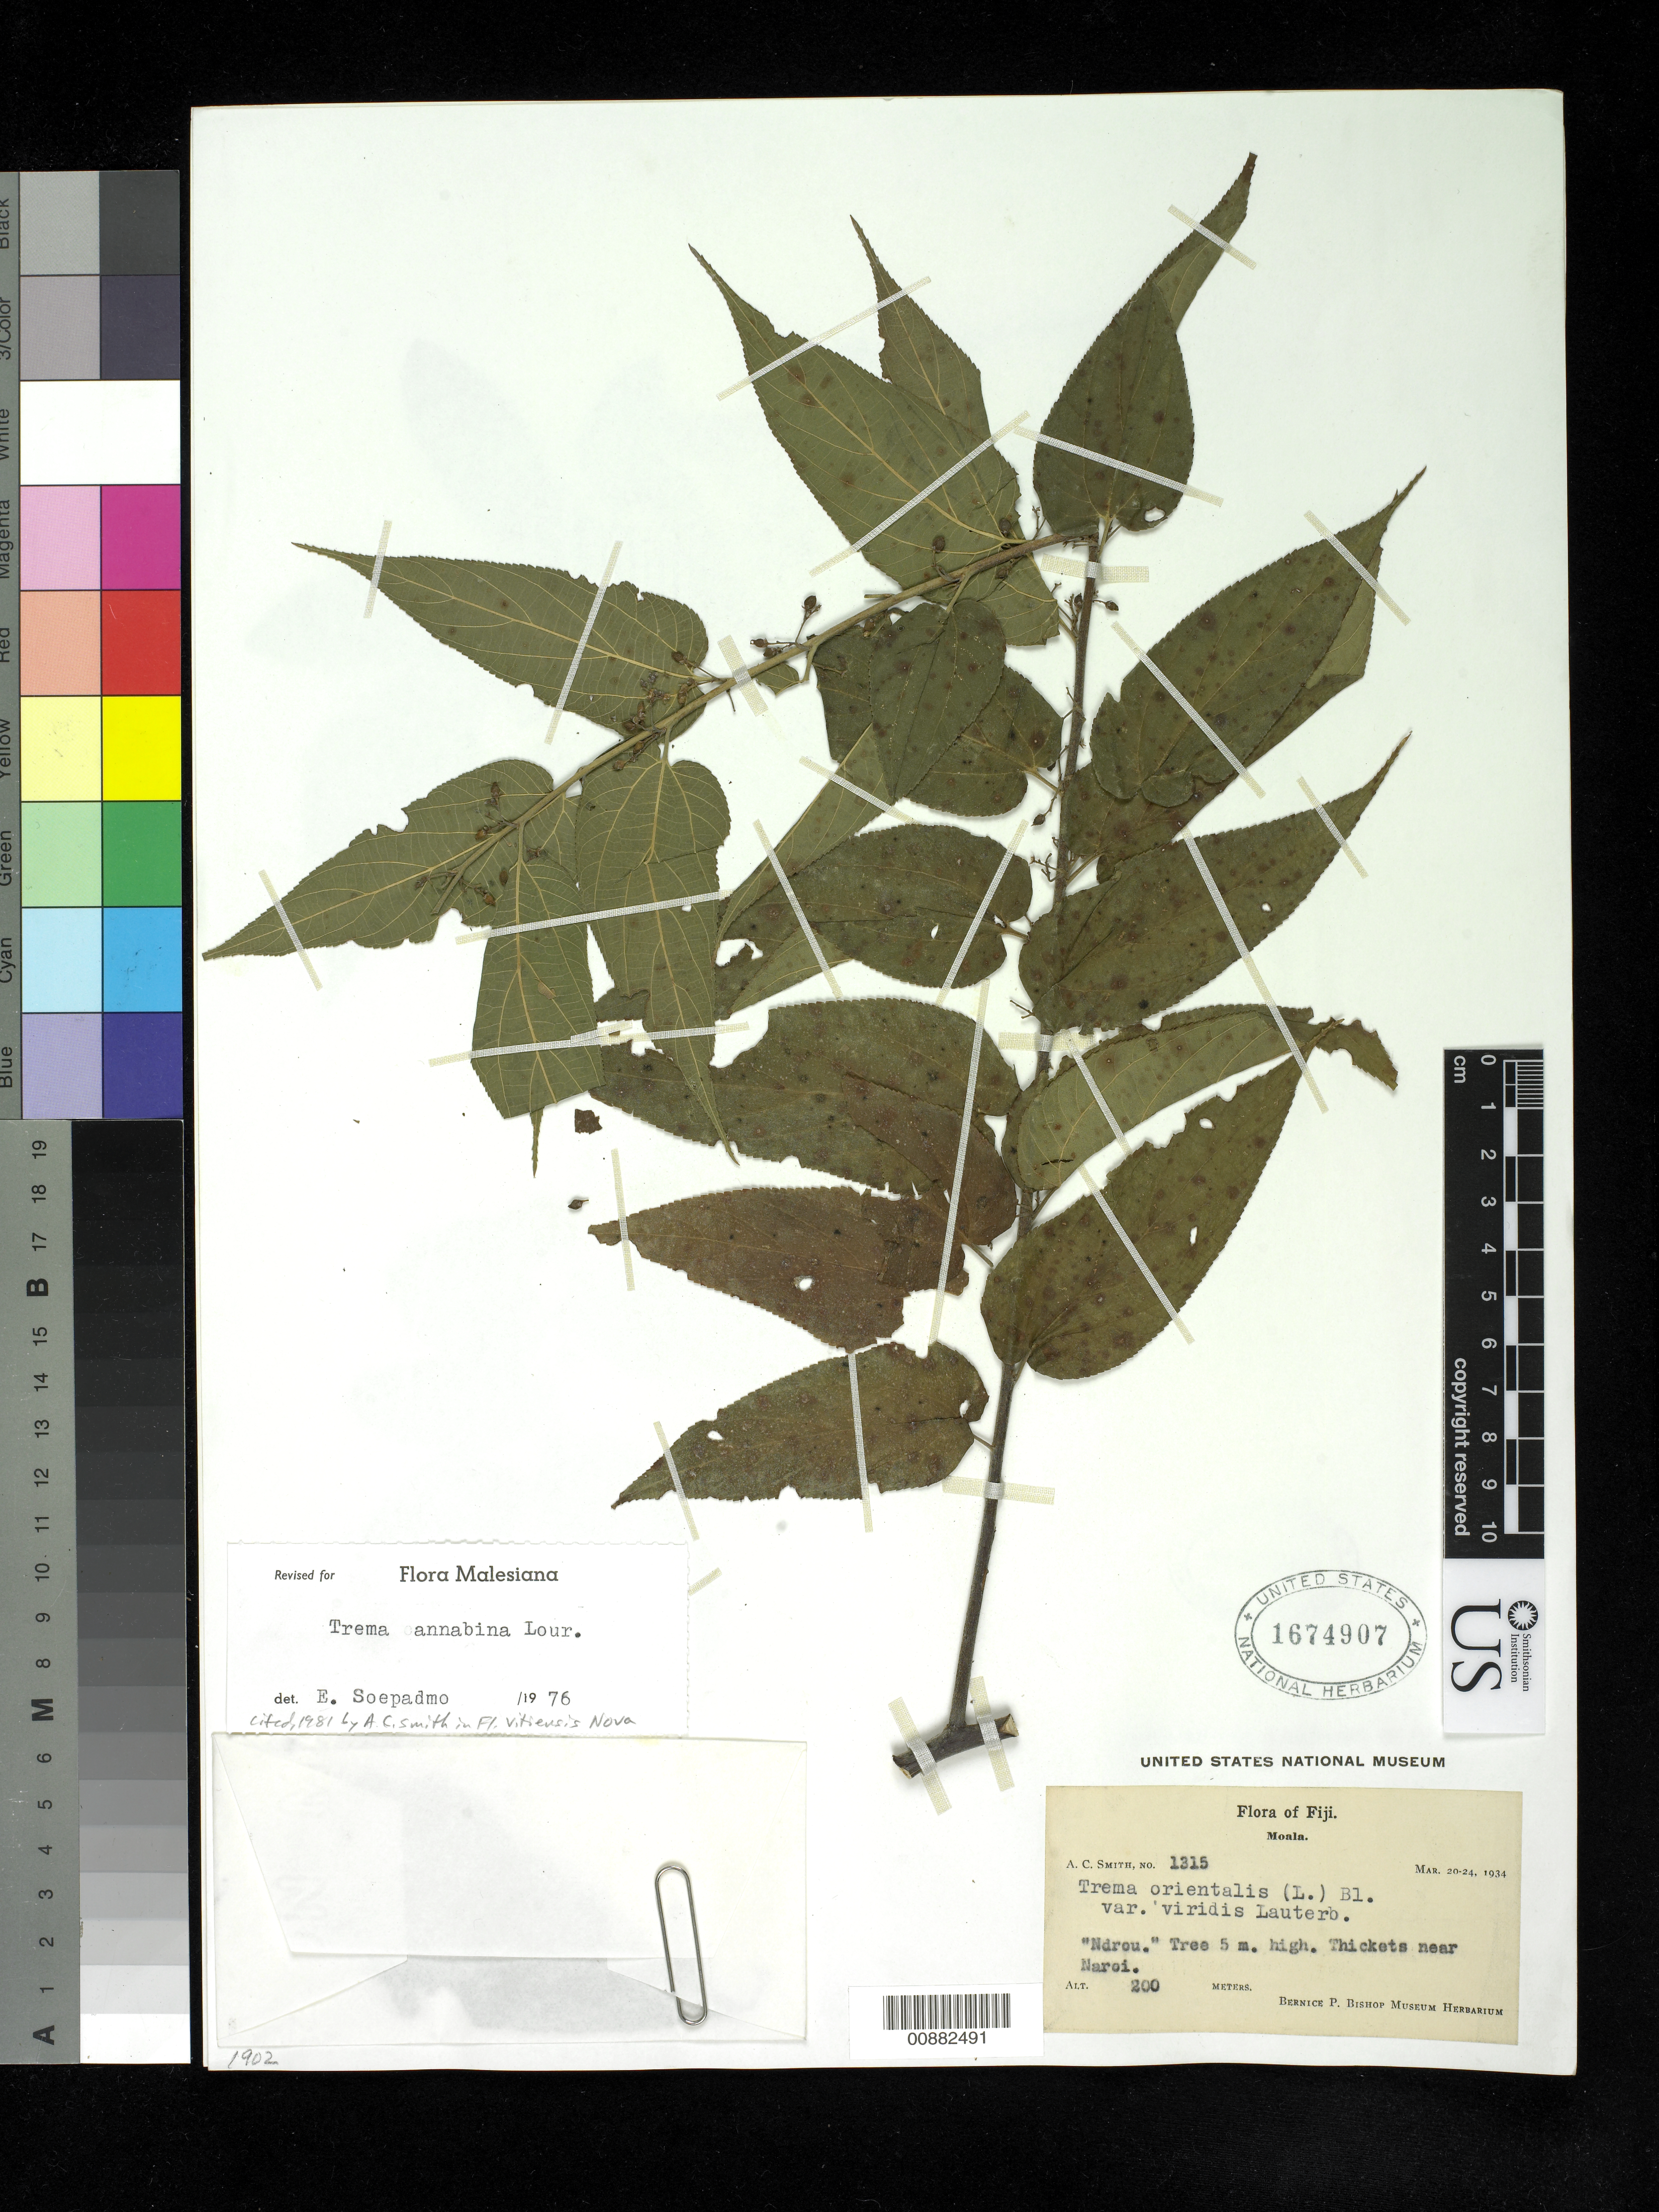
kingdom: Plantae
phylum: Tracheophyta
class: Magnoliopsida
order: Rosales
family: Cannabaceae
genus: Trema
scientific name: Trema anabina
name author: Lour.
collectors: C. A. Smith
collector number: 1315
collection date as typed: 20 Mar 1934 to 24 Mar 1934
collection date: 1934-03-20/1934-03-24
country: Fiji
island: Moala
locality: Thickets near Naroi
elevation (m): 200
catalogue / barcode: US 1674907